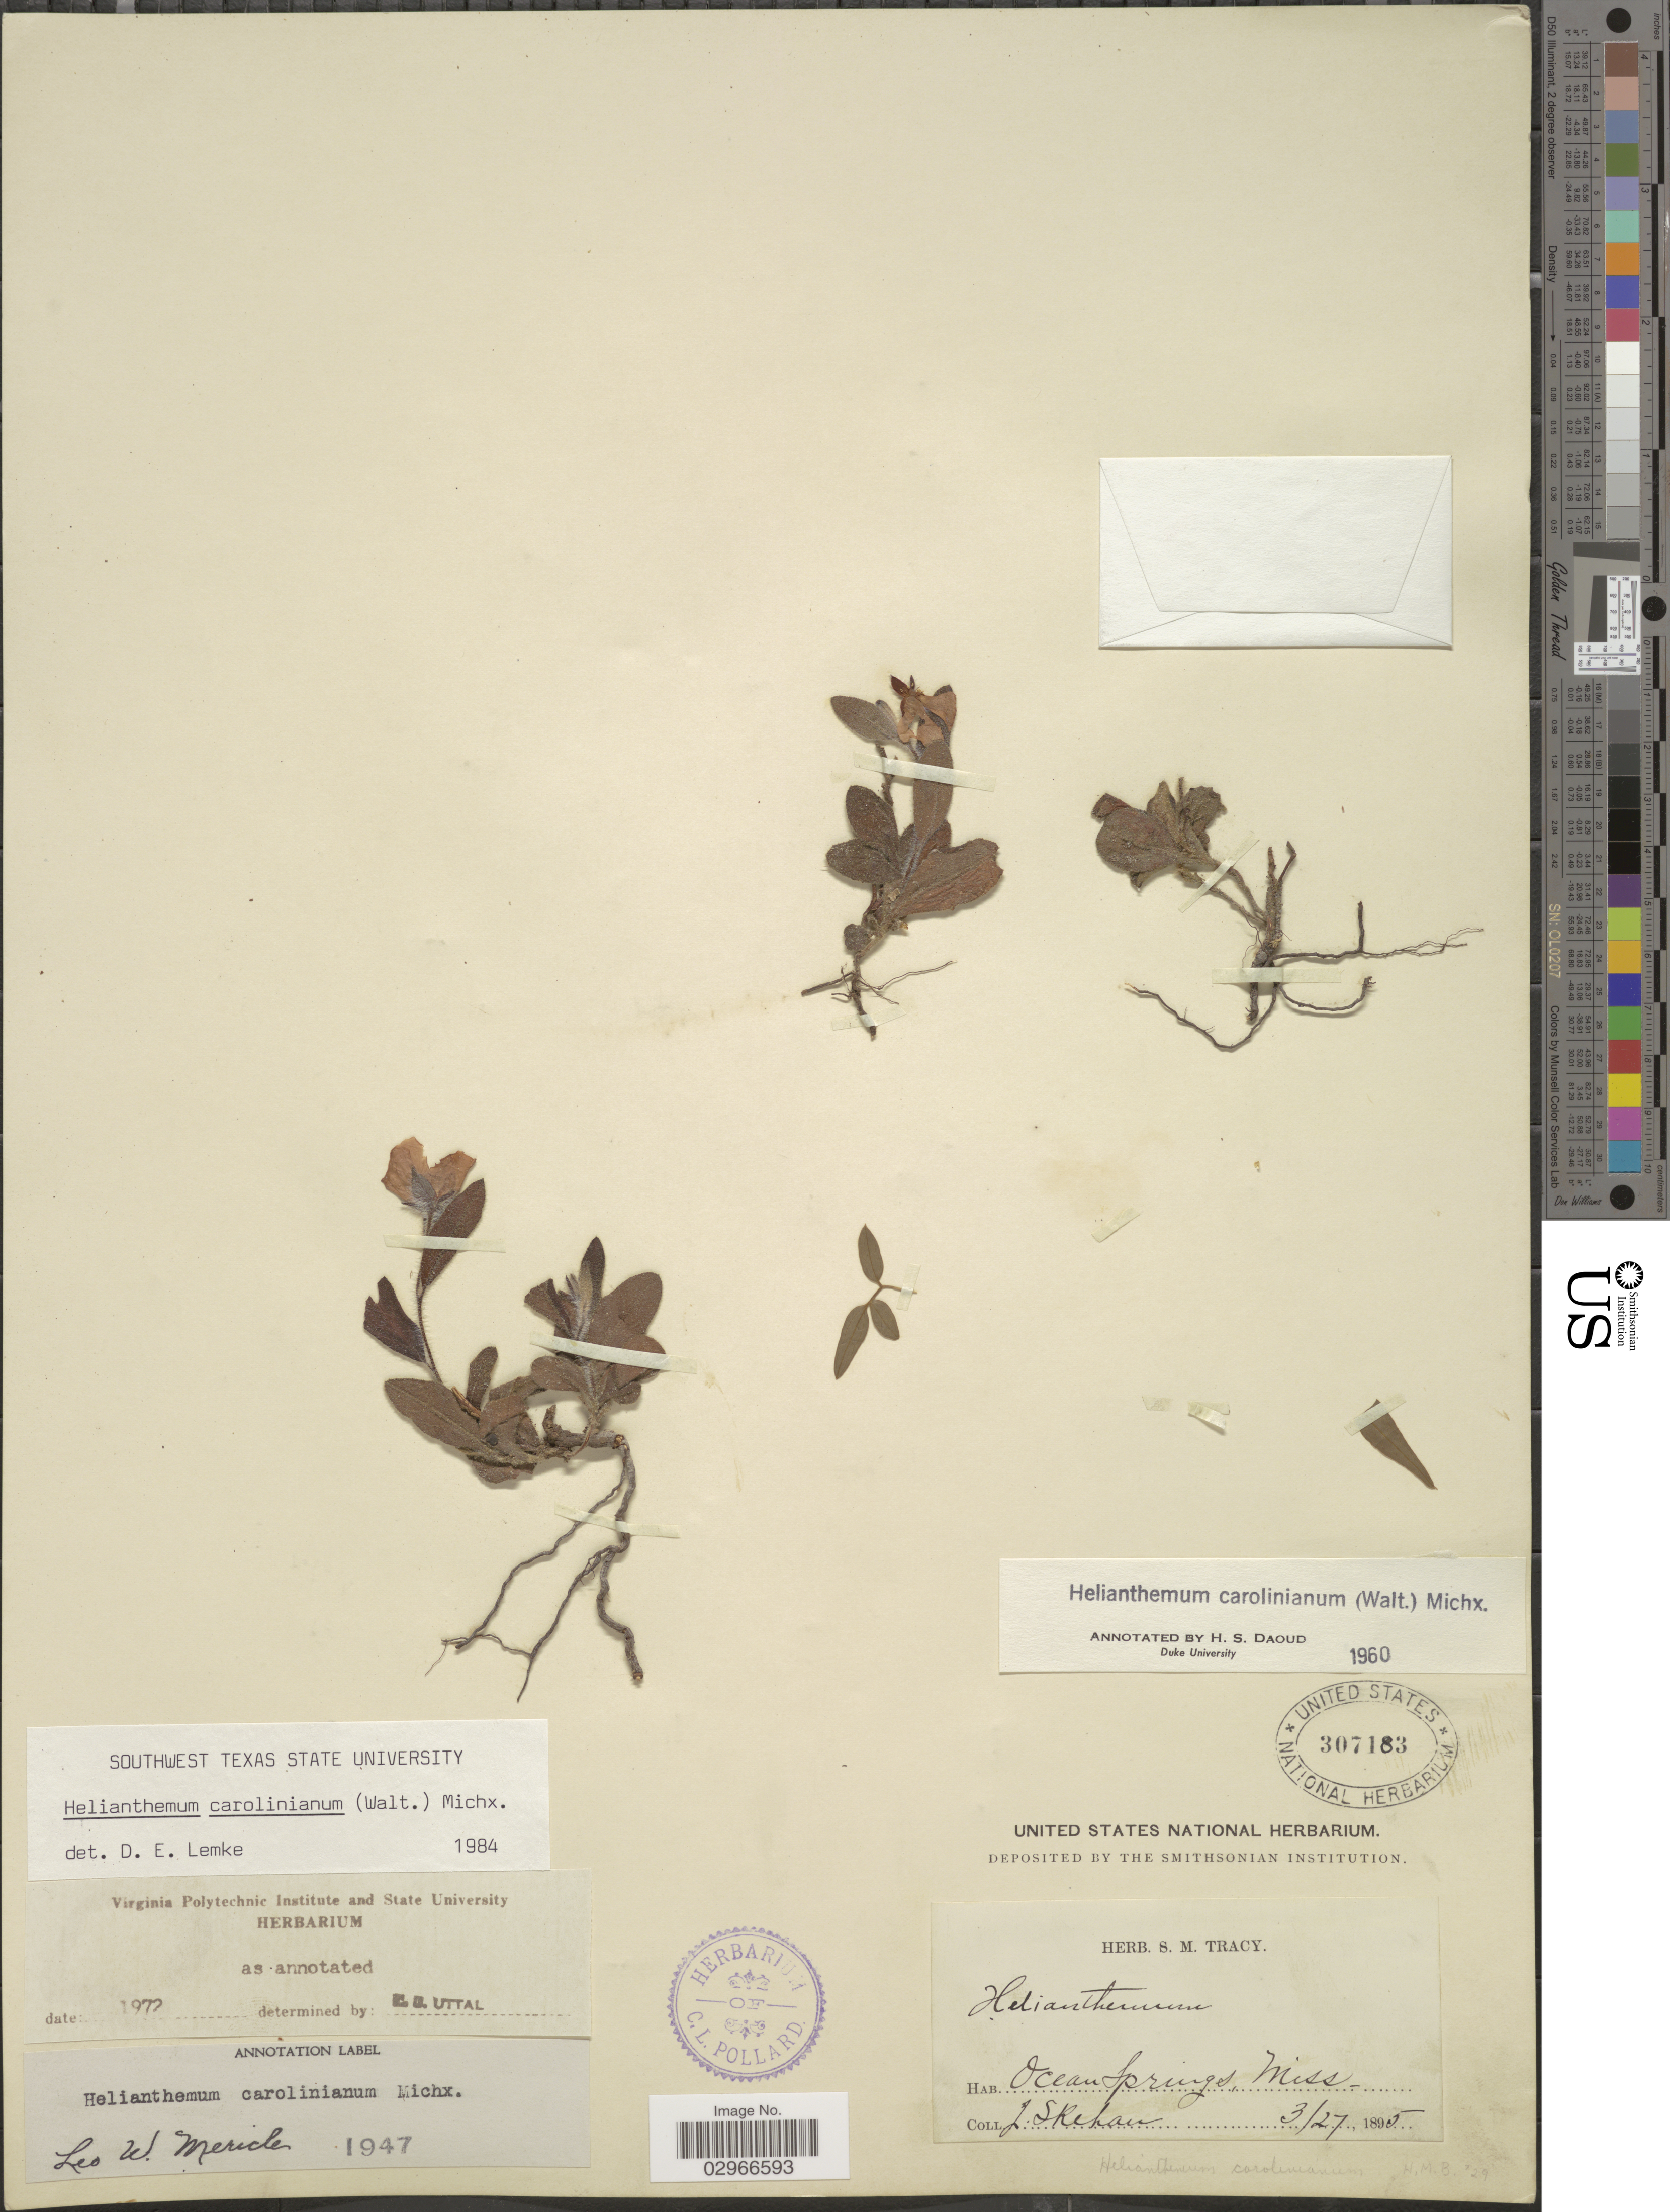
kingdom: Plantae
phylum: Tracheophyta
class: Magnoliopsida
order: Malvales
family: Cistaceae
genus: Helianthemum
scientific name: Helianthemum carolinianum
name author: (Walter) Michx.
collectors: J. Skehan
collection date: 1895-03-27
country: United States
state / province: Mississippi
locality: Ocean Springs.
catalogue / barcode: US 307183